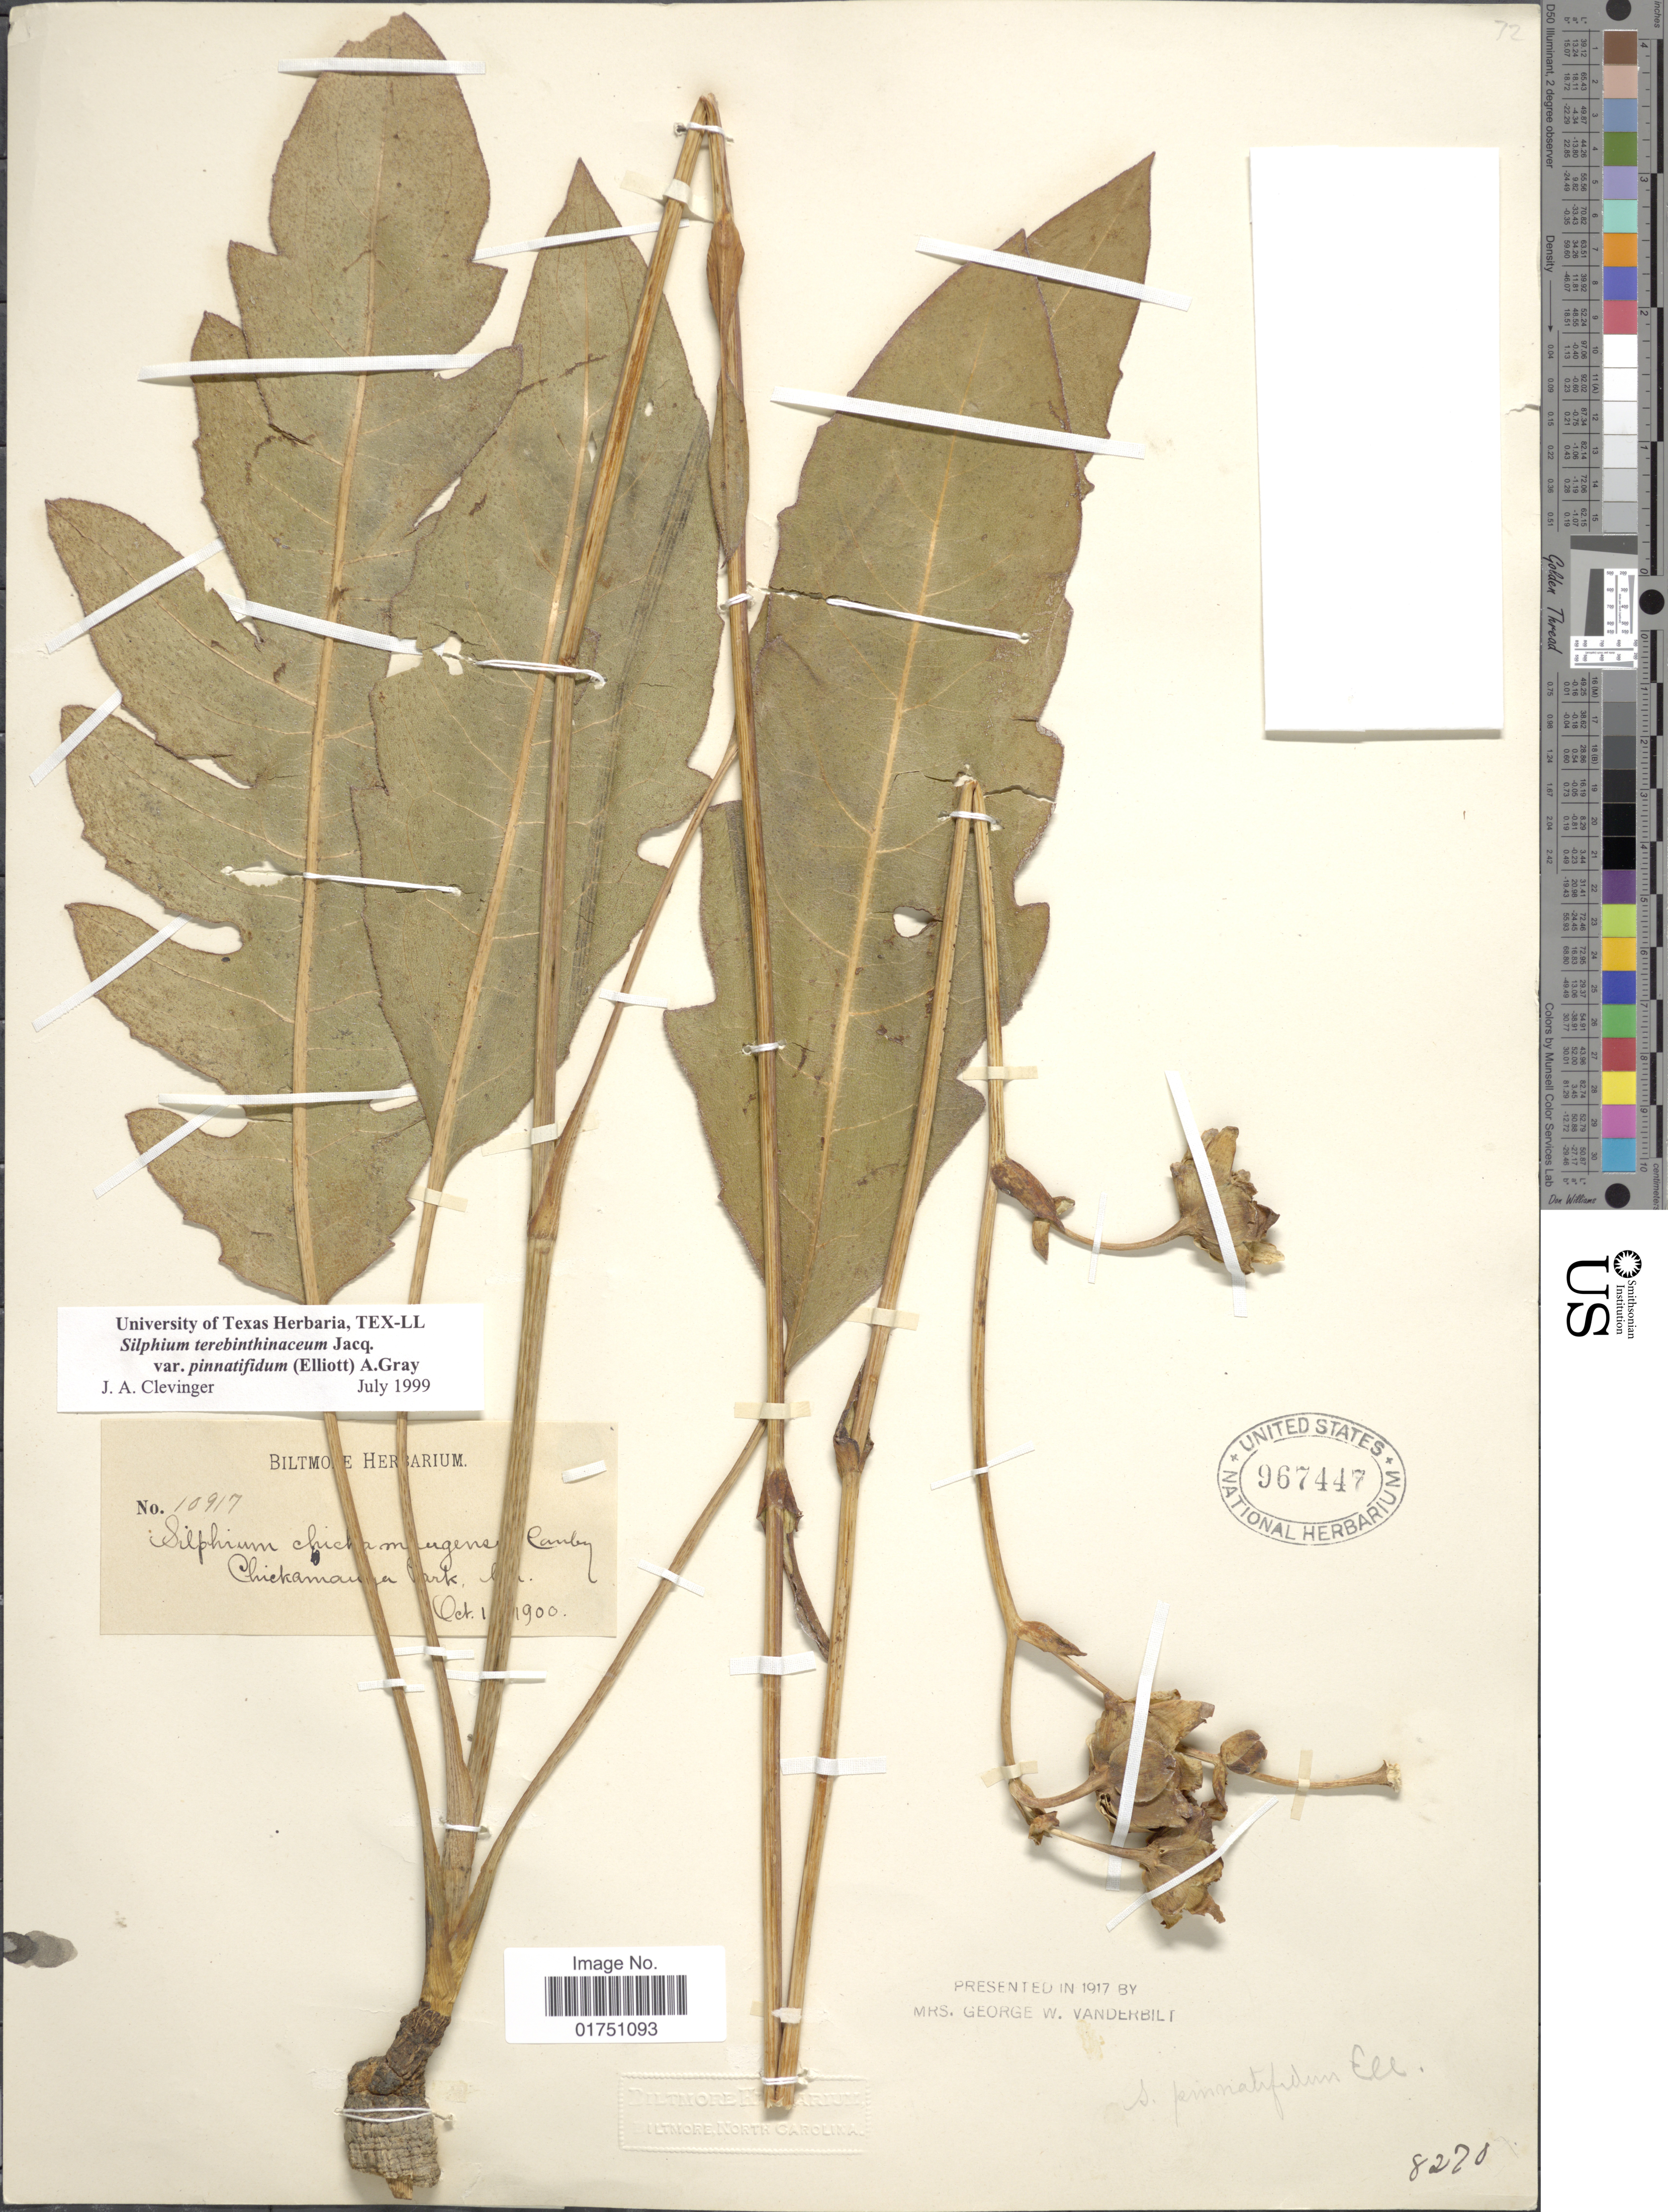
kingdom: Plantae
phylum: Tracheophyta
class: Magnoliopsida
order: Asterales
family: Asteraceae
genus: Silphium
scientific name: Silphium terebinthinaceum var. pinnatifidium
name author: (Elliott) A. Gray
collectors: ex herb. Biltmore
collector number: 10917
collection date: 1900-10-01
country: United States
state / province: Georgia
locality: Chickamauga Park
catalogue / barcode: US 967447